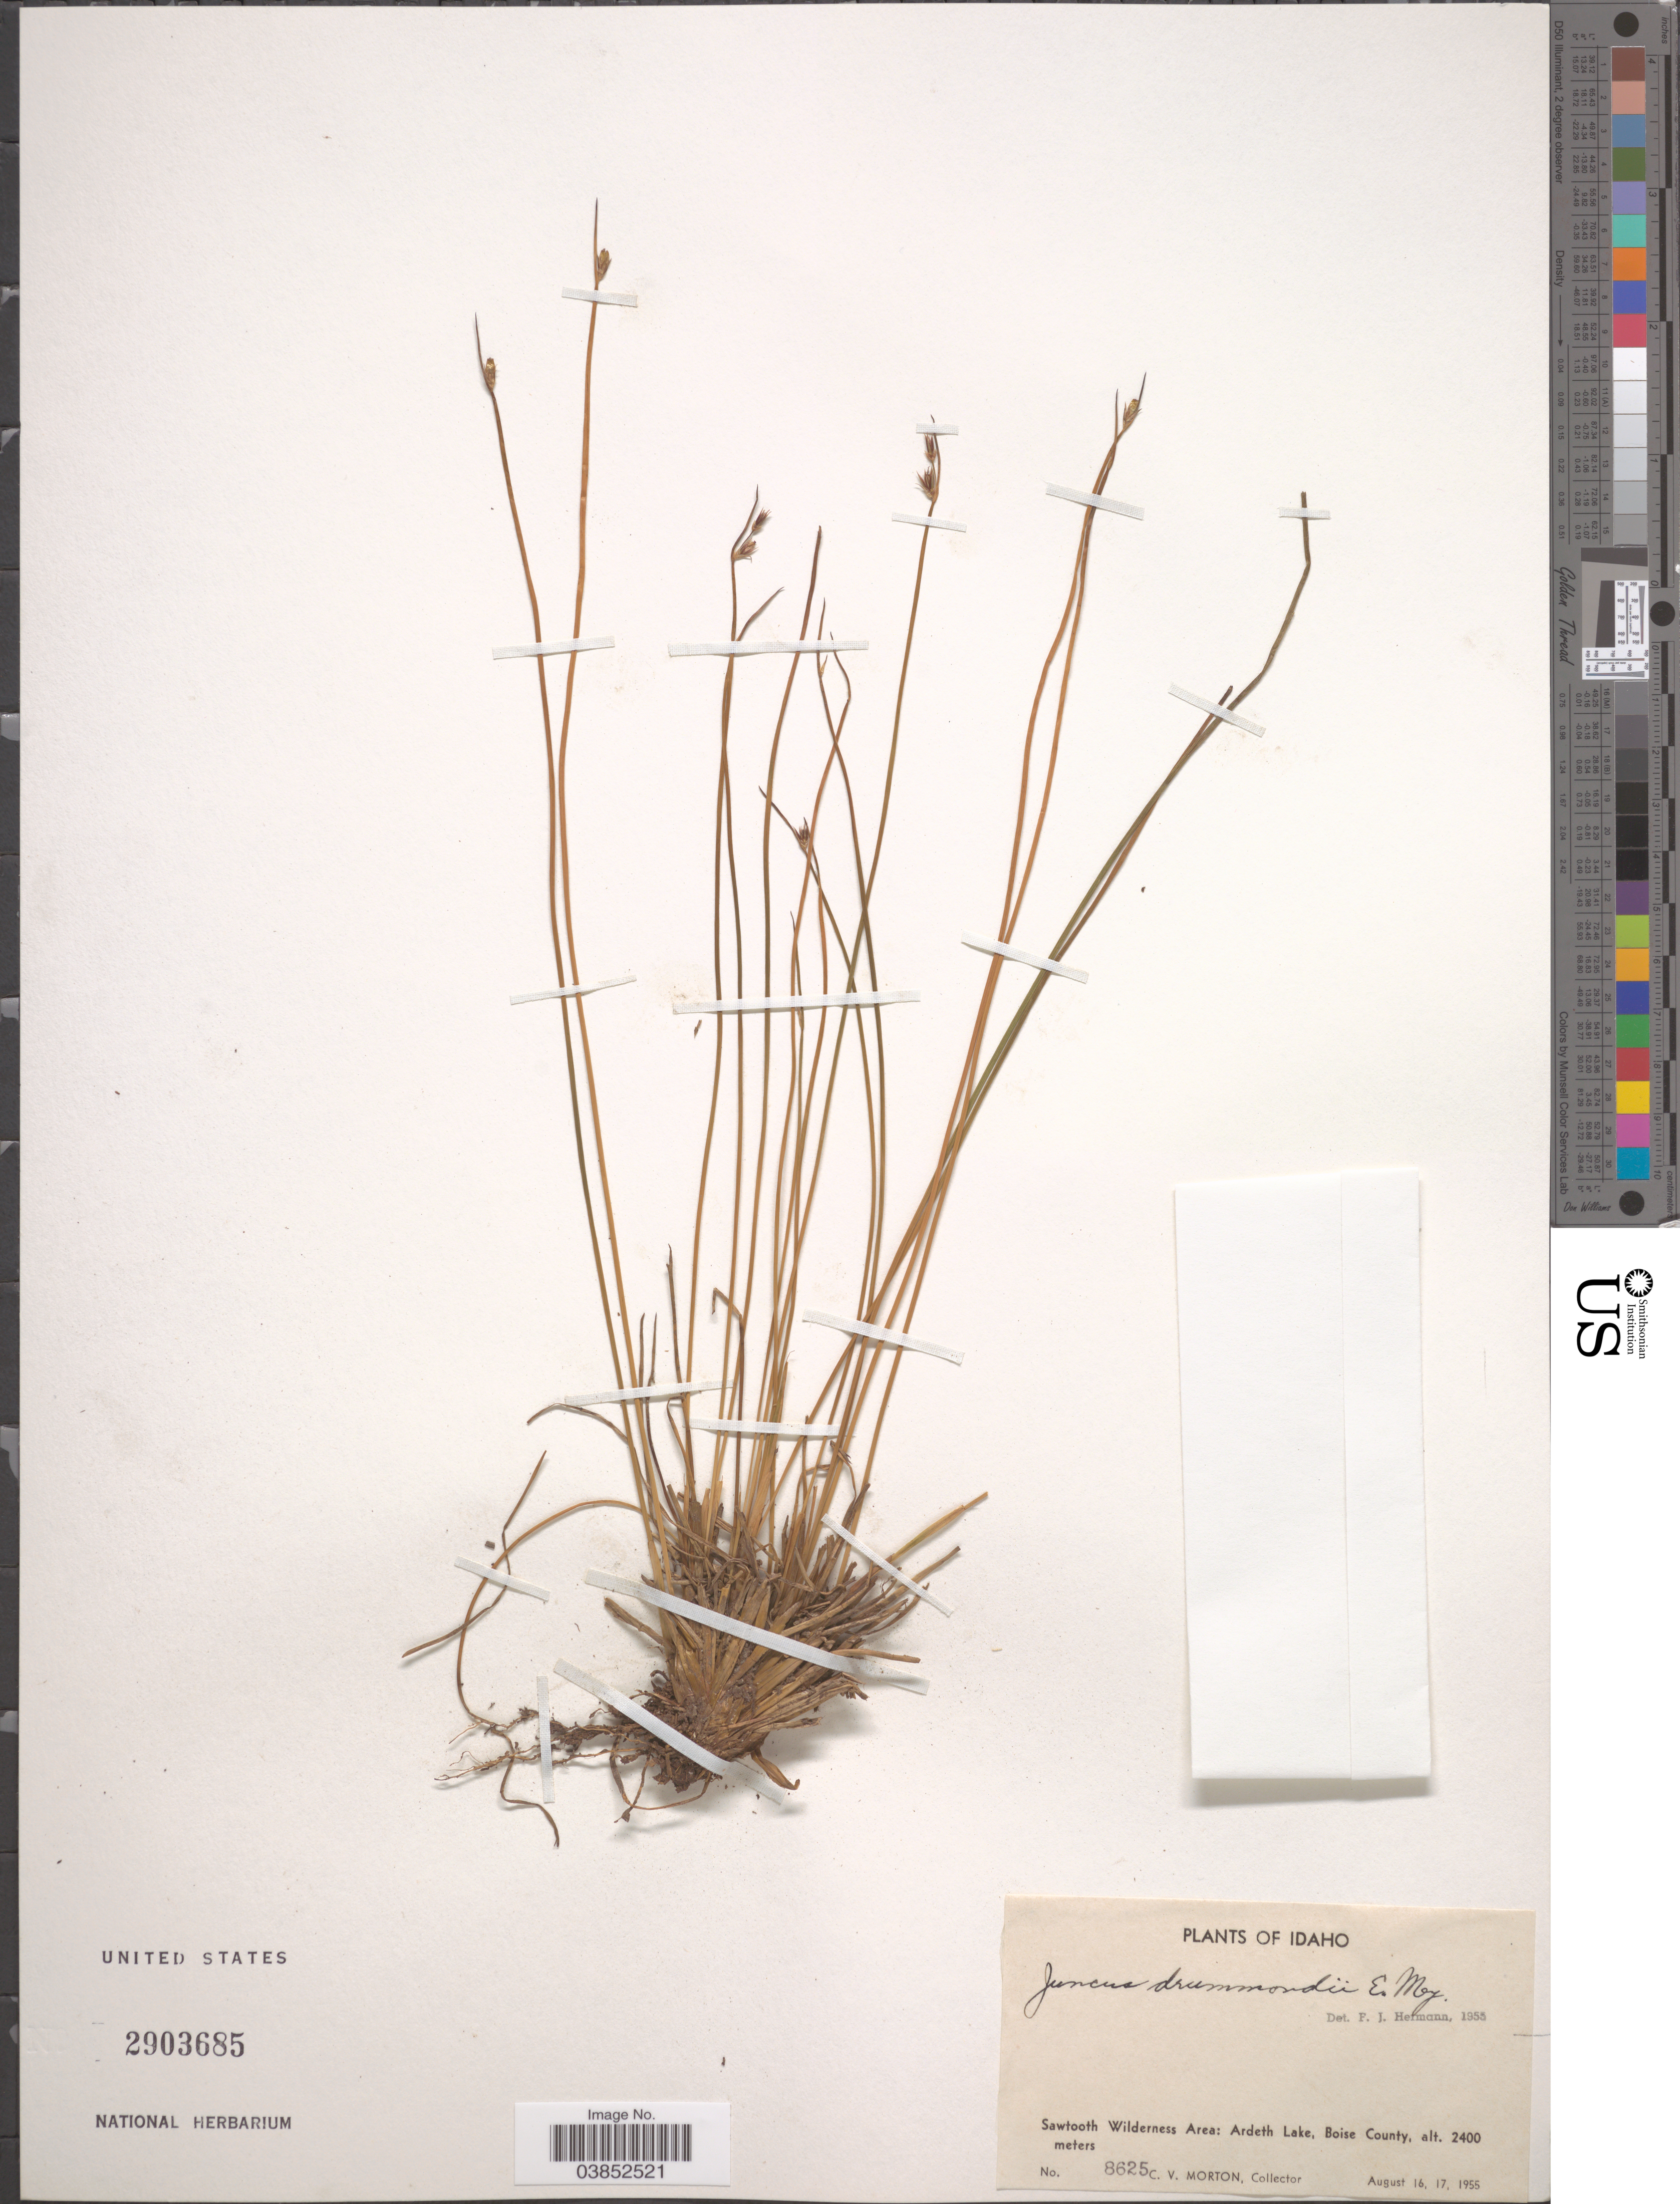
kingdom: Plantae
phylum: Tracheophyta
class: Liliopsida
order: Poales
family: Juncaceae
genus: Juncus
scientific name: Juncus drummondii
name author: E. Mey.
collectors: C. V. Morton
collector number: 8625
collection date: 1955-08-16/1955-08-17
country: United States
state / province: Idaho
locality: Sawtooth Wilderness Area: Ardeth Lake, Boise County.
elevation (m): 2400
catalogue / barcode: US 2903685